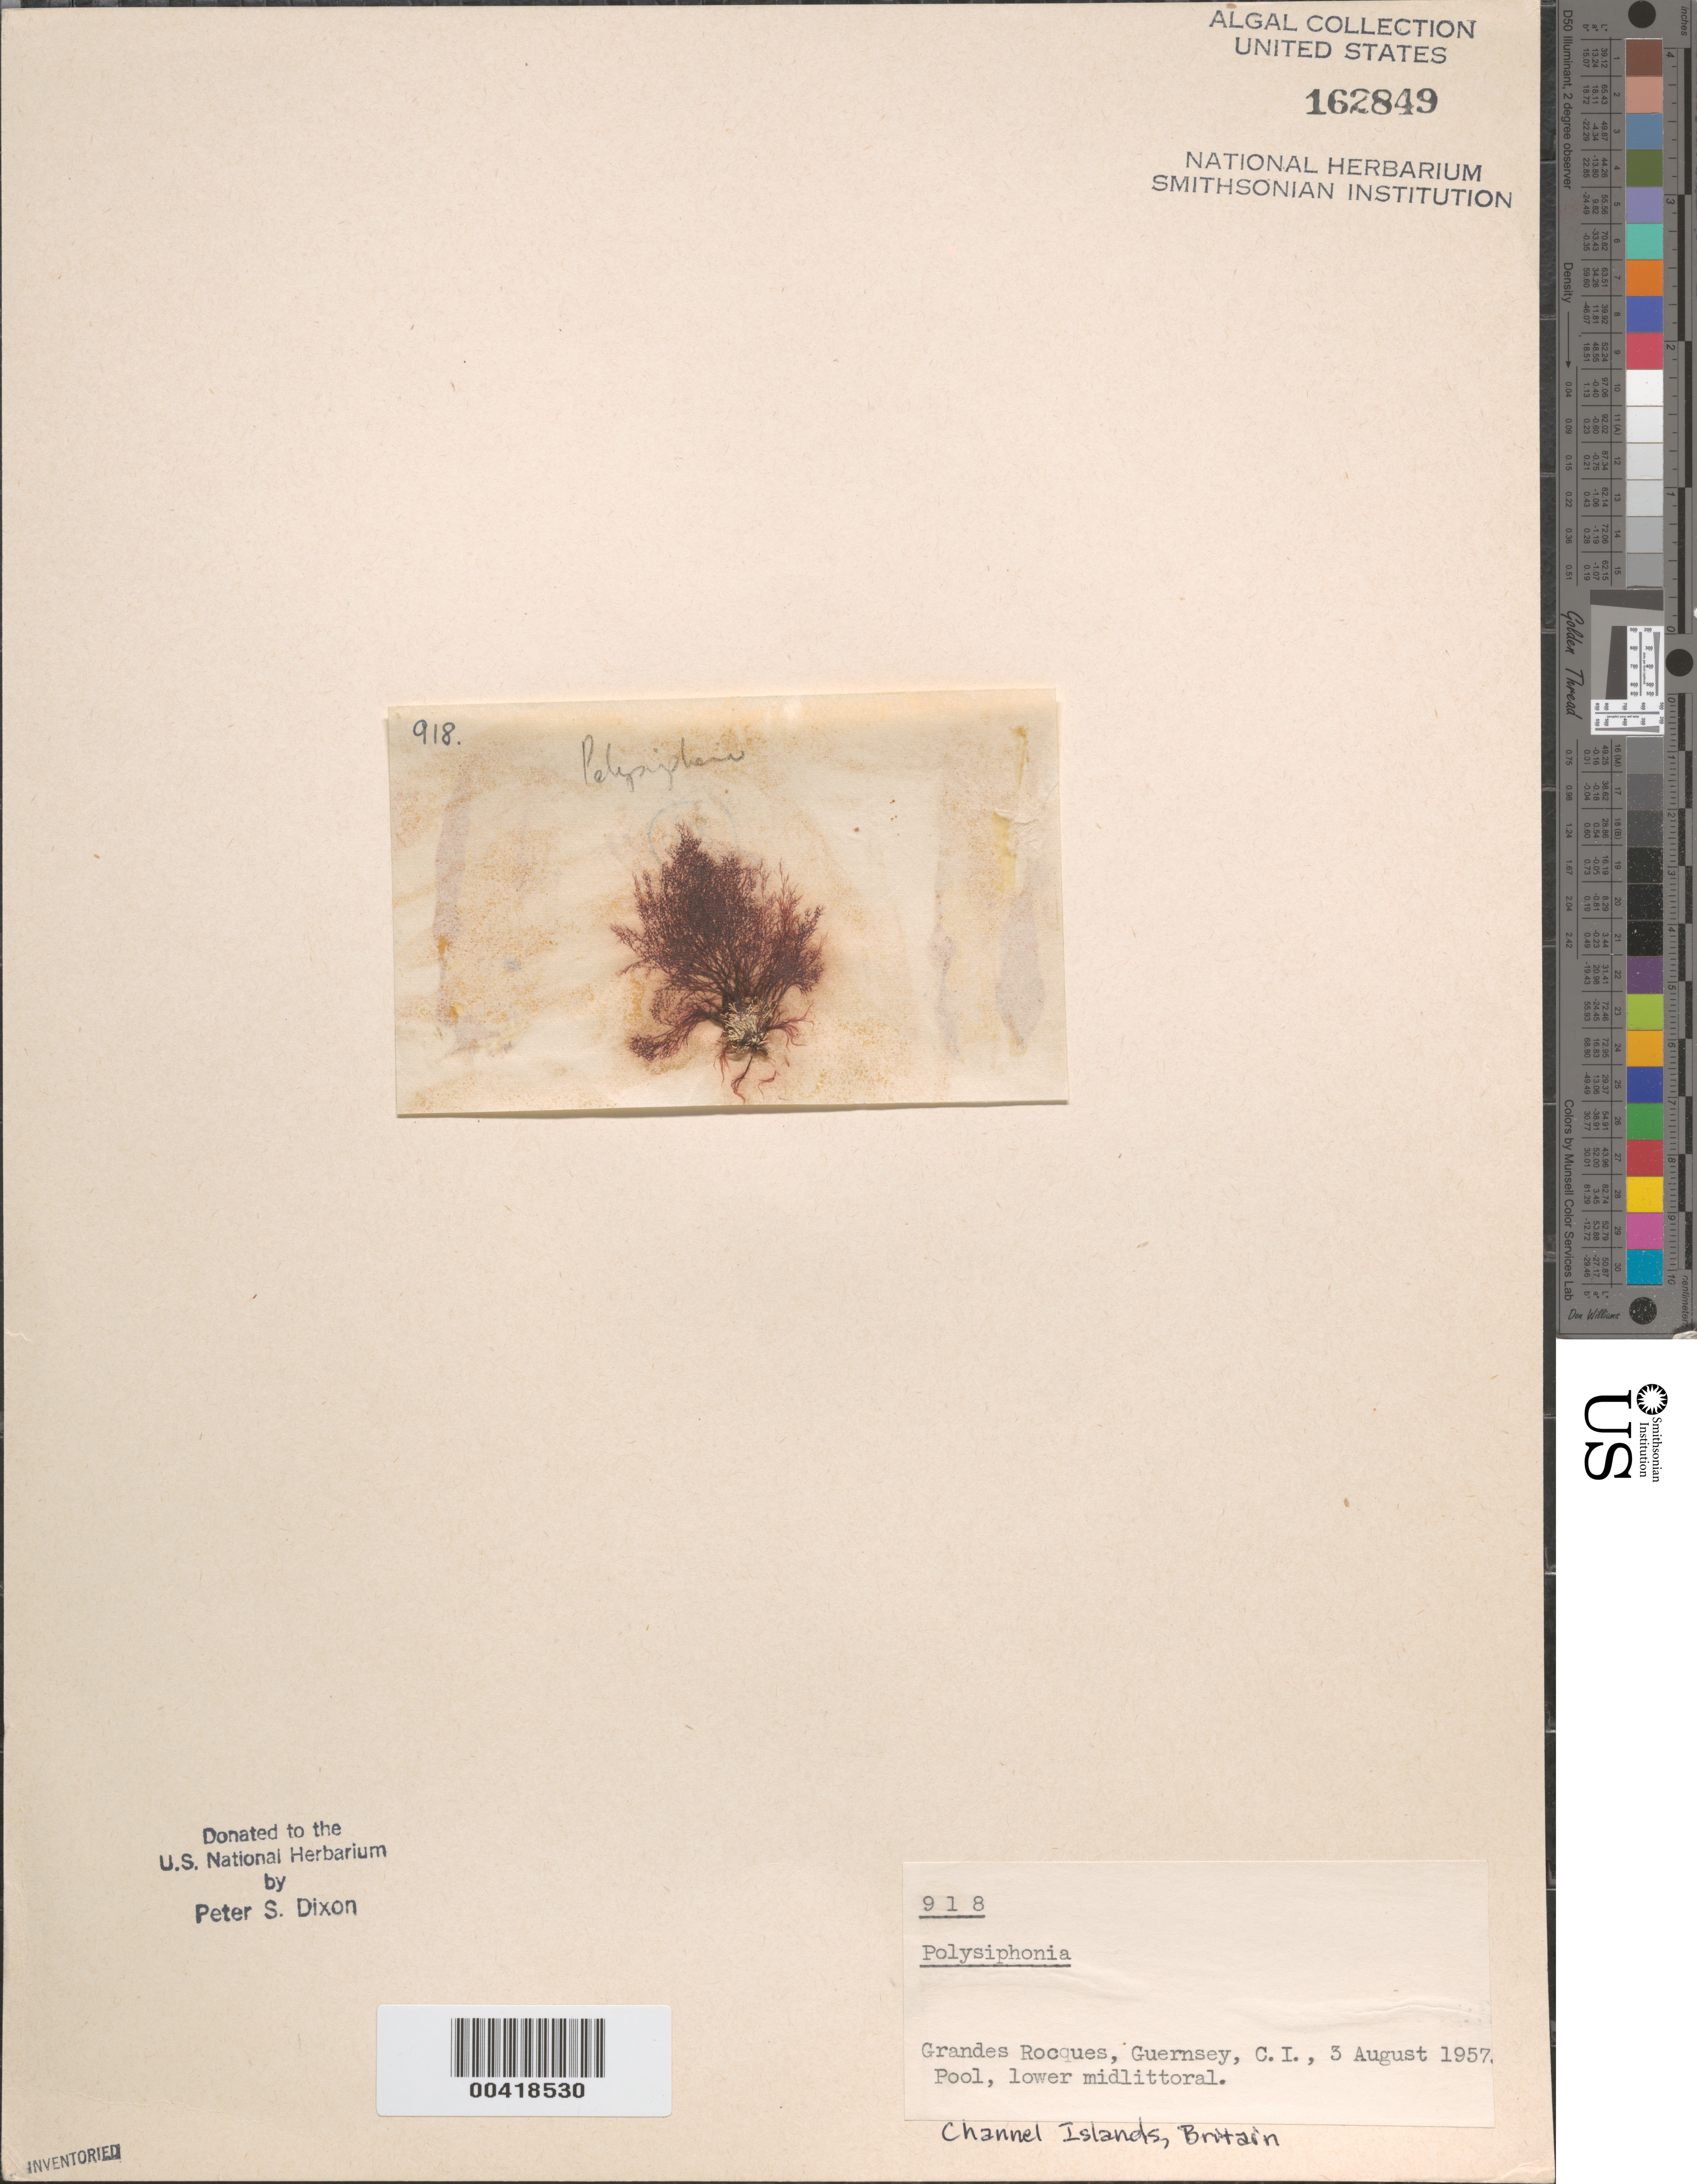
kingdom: Plantae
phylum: Rhodophyta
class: Florideophyceae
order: Ceramiales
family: Rhodomelaceae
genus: Polysiphonia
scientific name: Polysiphonia sp.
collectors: P. S. Dixon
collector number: PSD 918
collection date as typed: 03 Aug 1957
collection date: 1957-08-03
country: United Kingdom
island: Guernsey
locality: Channel Islands. Bailiwick of Guernsey. Grandes Rocques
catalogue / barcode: US 162849